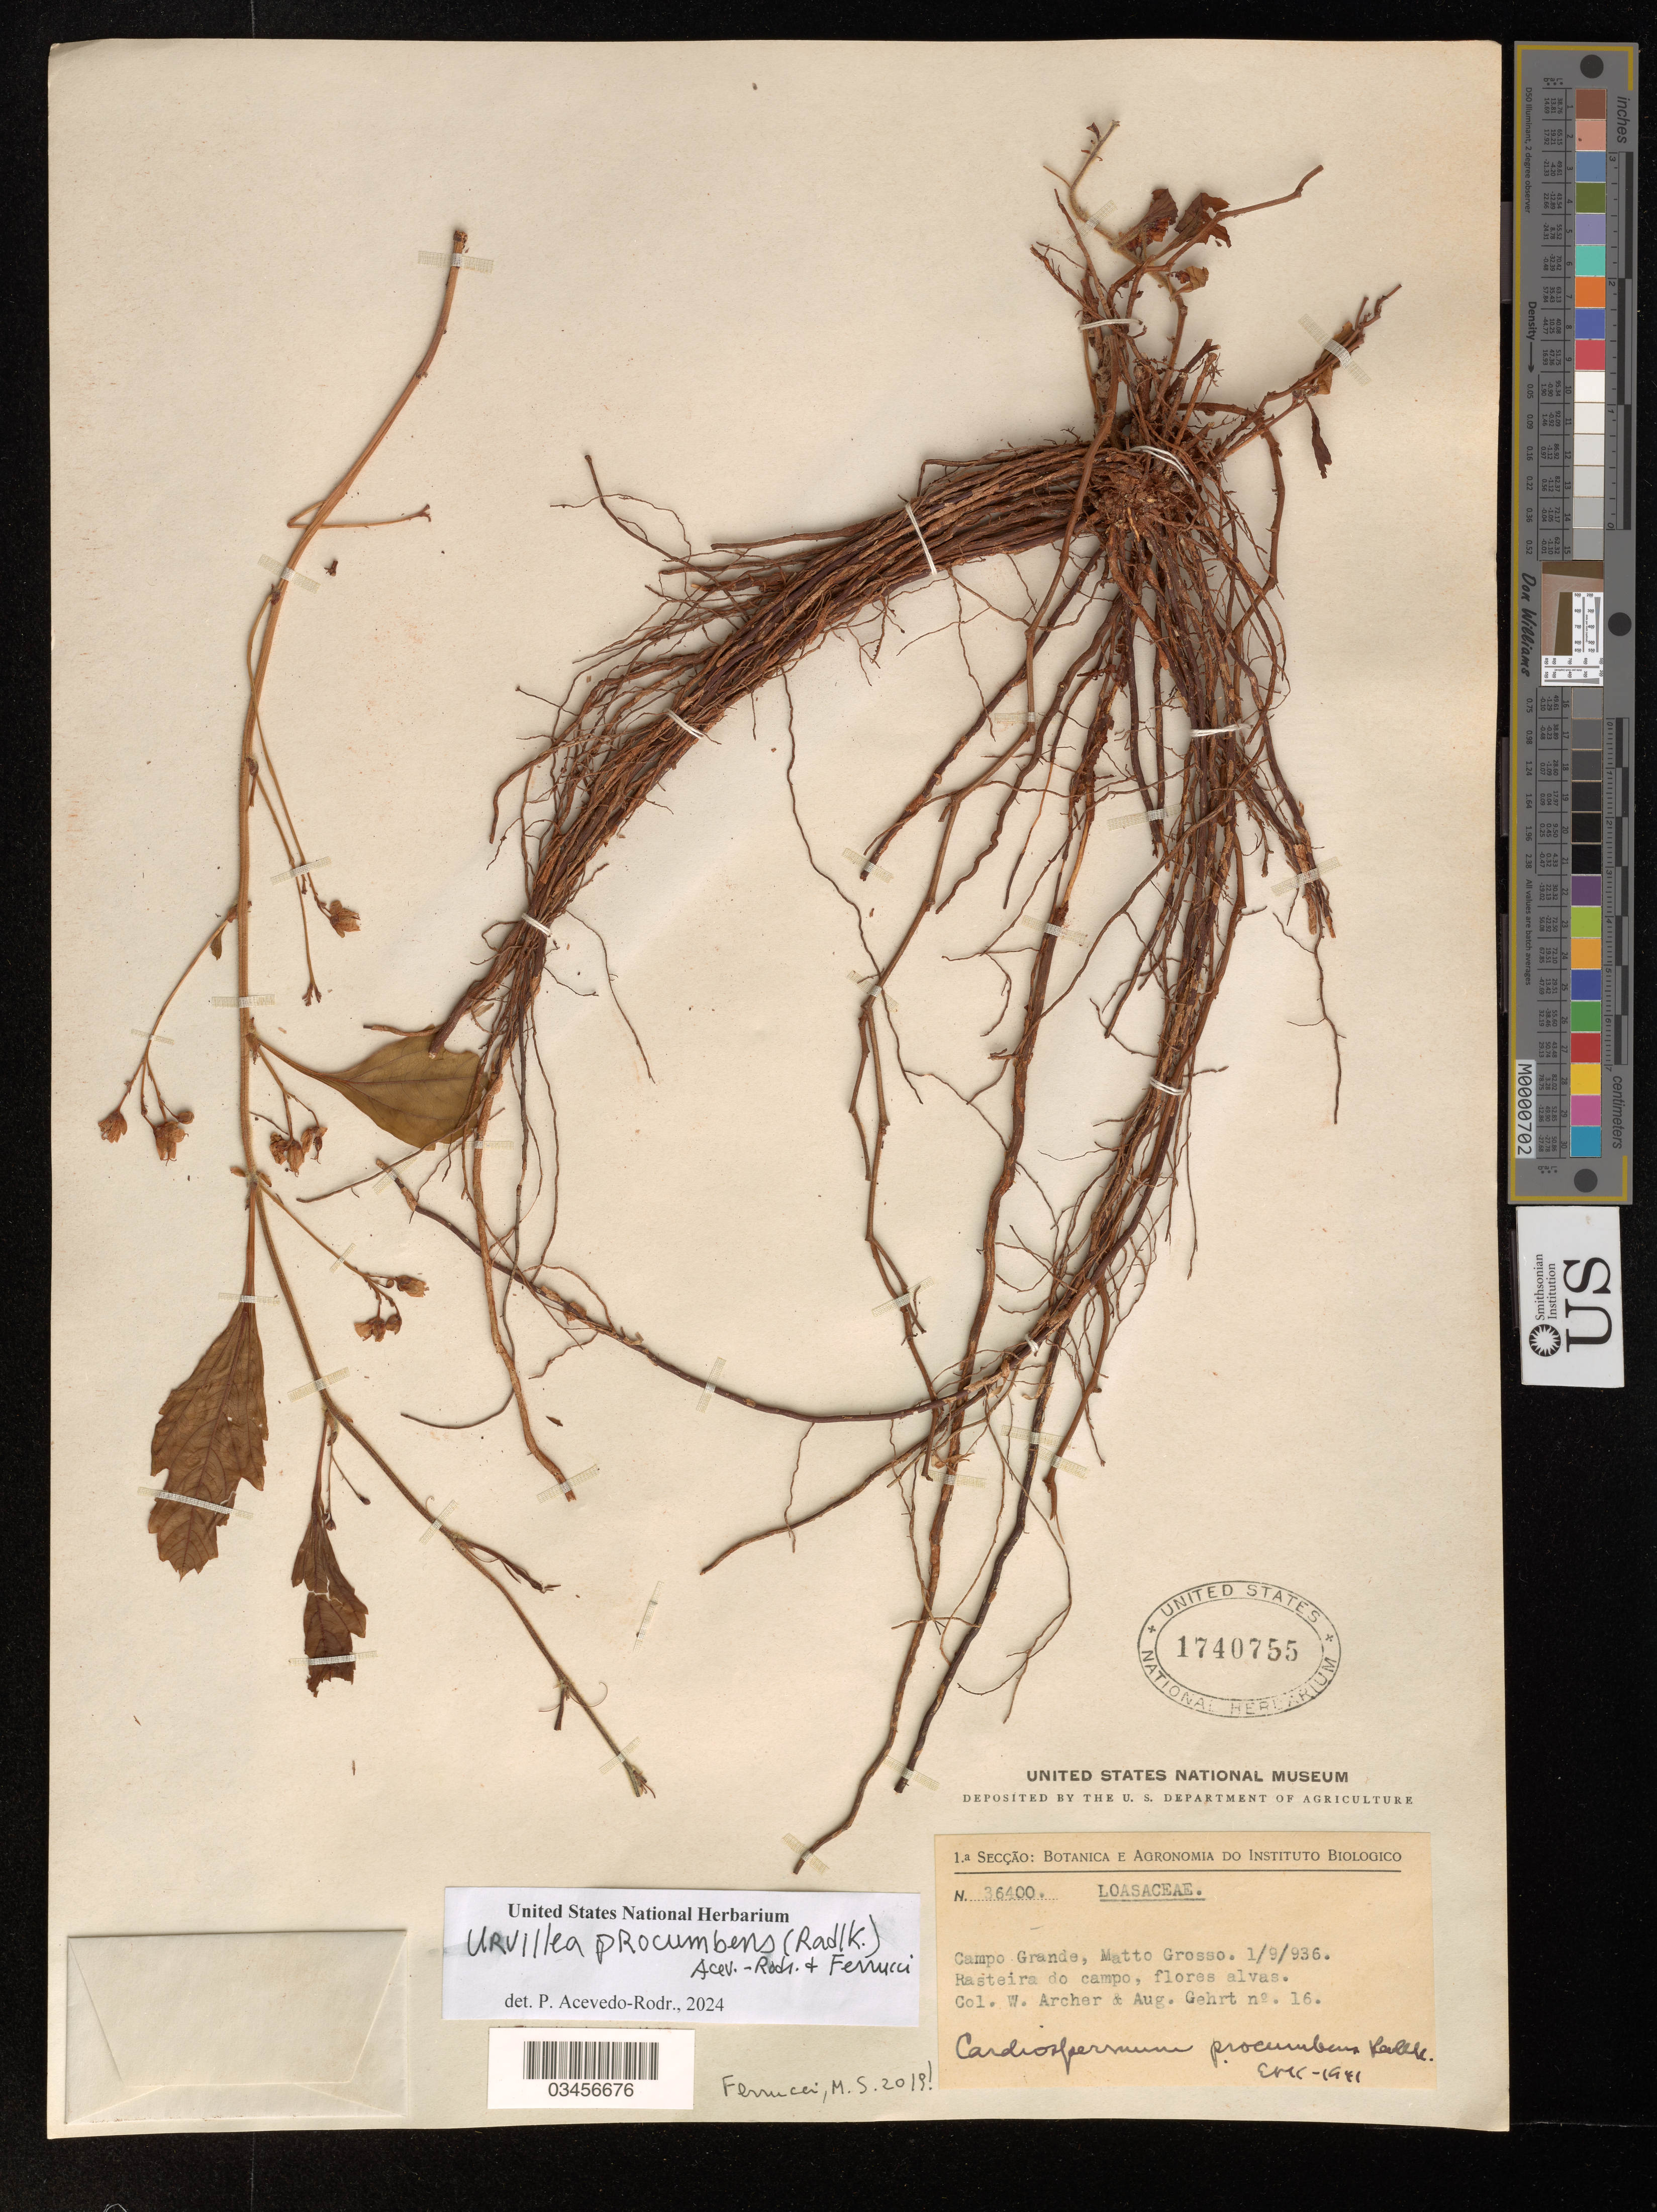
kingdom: Plantae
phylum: Tracheophyta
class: Magnoliopsida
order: Sapindales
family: Sapindaceae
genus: Urvillea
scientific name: Urvillea procumbens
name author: (Radlk.) Acev.-Rodr. & Ferrucci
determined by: Acevedo-Rodriguez, P., (US), Smithsonian Institution - National Museum of Natural History (UNITED STATES)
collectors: W. A. Archer & A. Gehrt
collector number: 16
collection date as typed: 1/9/936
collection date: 1936-01-09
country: Brazil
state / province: Mato Grosso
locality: Campo Grande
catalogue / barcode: US 1740755